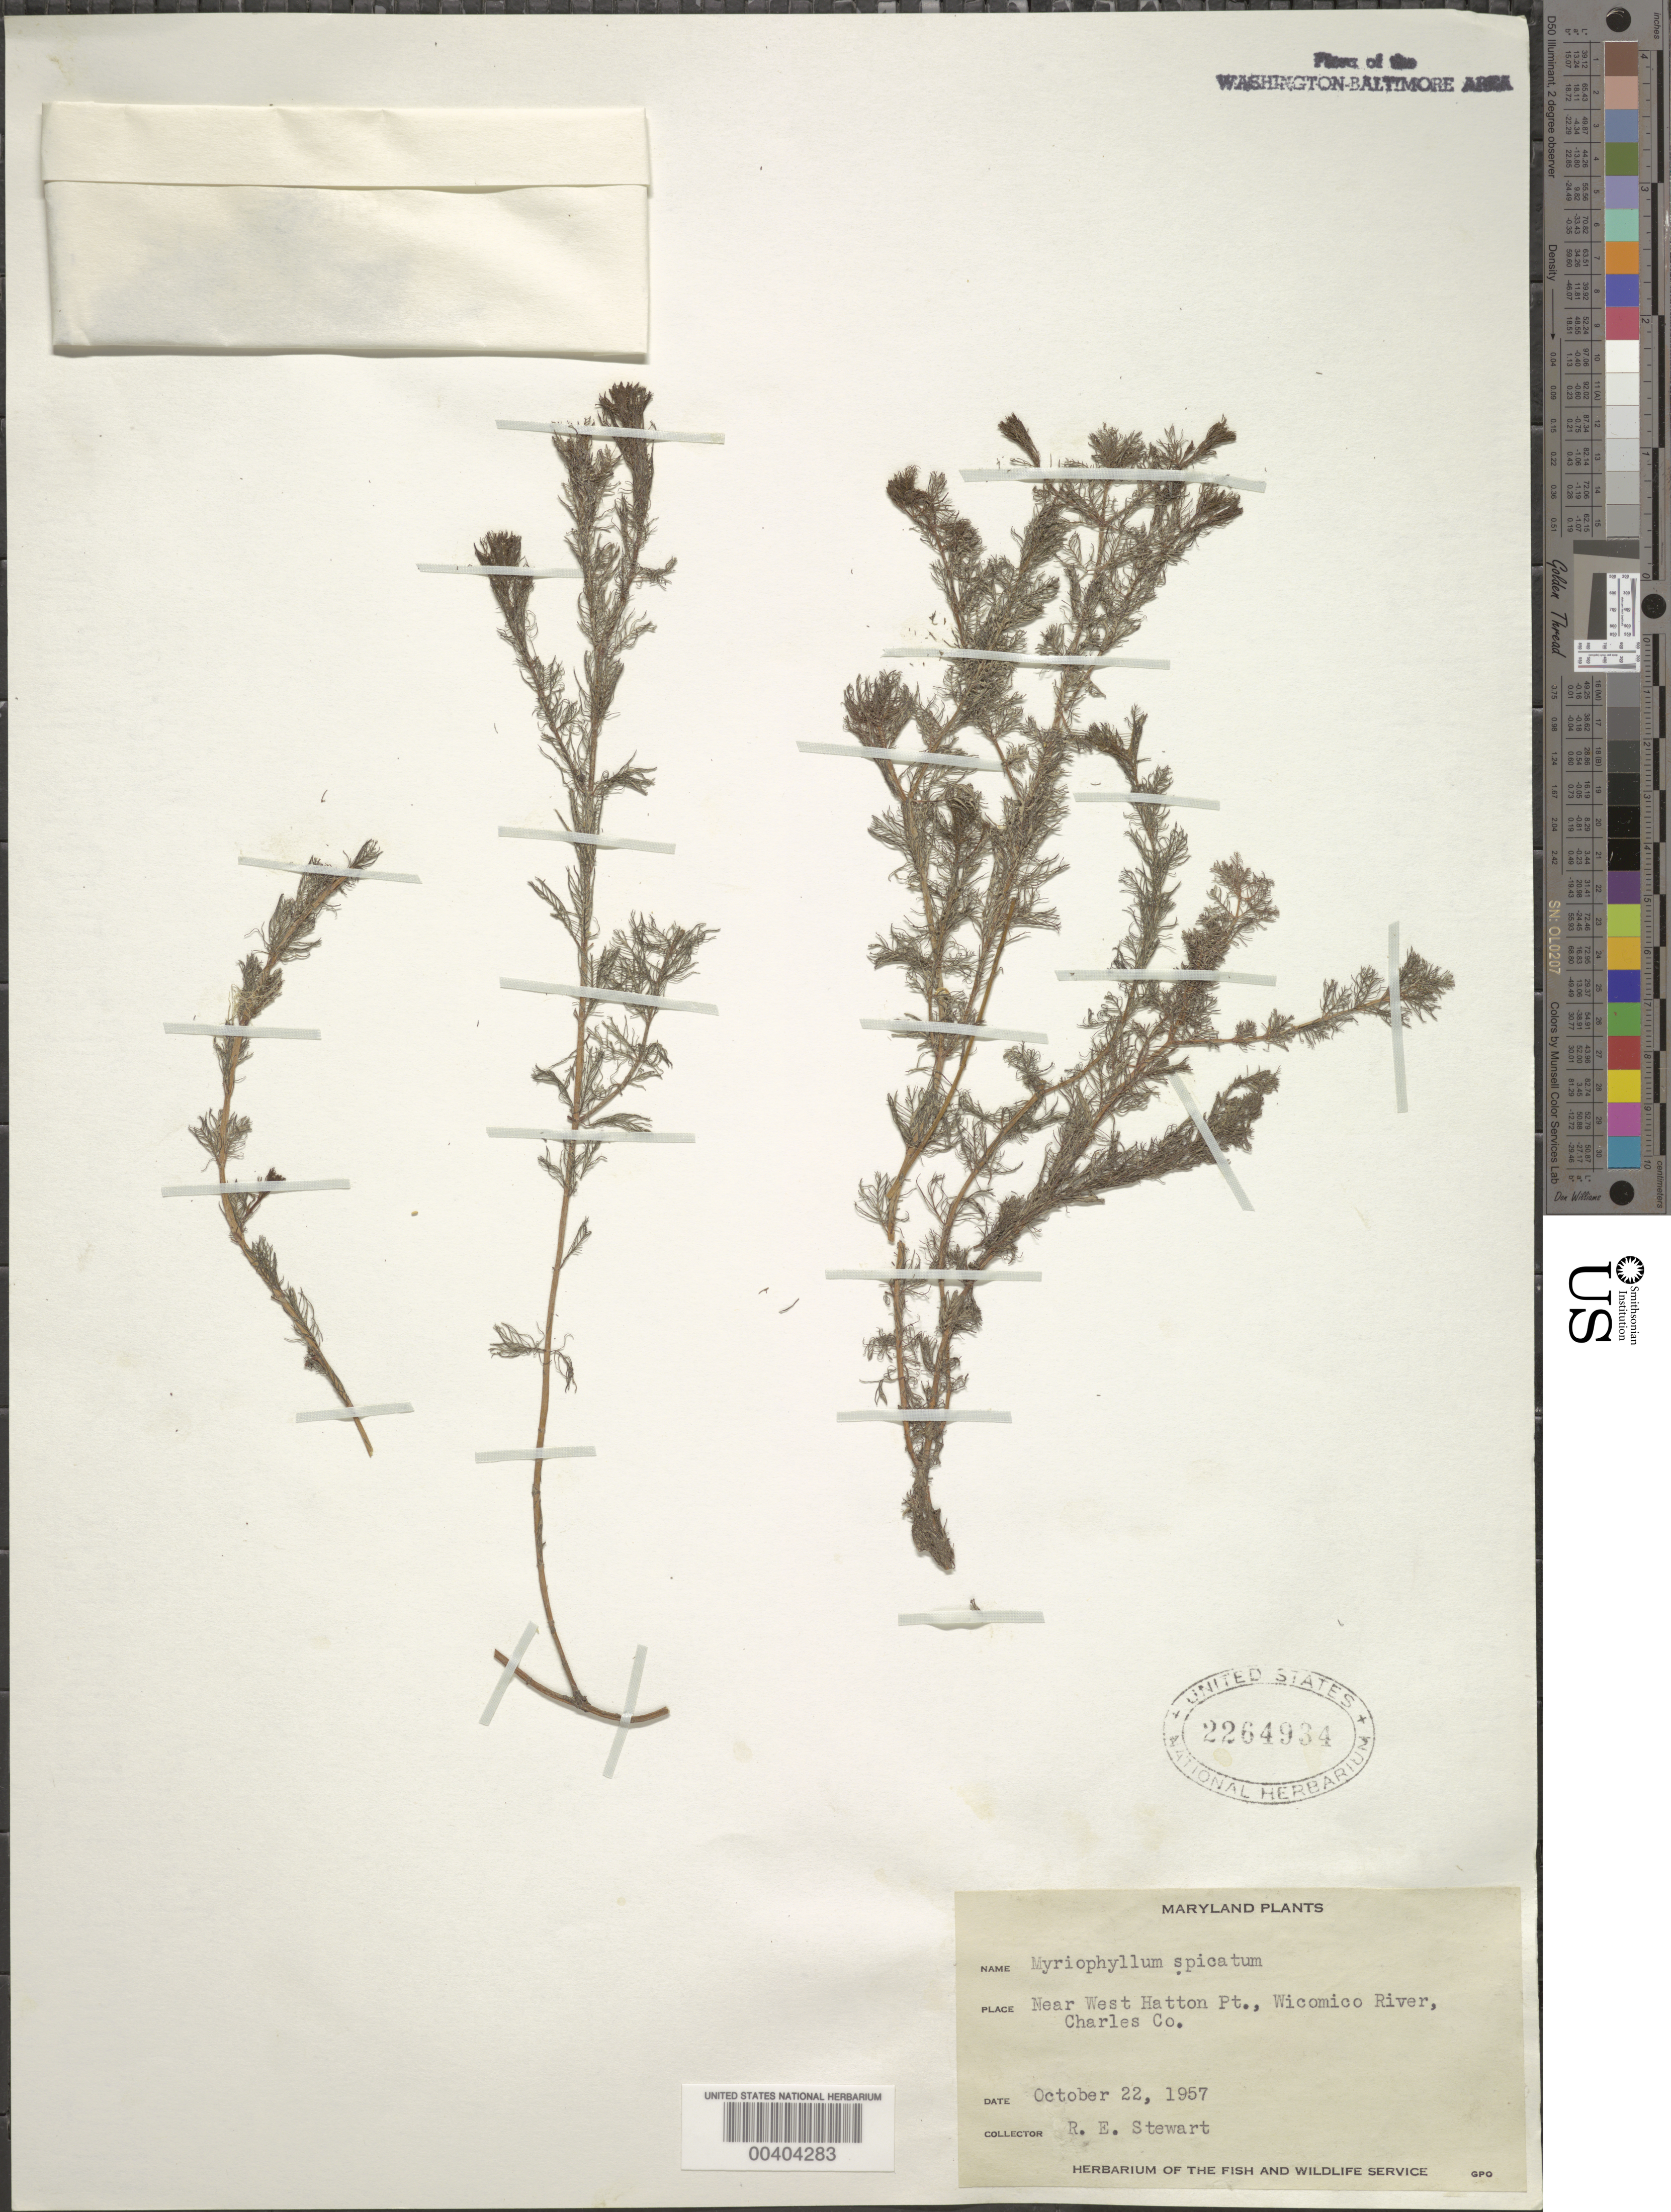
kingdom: Plantae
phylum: Tracheophyta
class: Magnoliopsida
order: Saxifragales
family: Haloragaceae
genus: Myriophyllum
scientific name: Myriophyllum spicatum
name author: L.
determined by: A.M.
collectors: R. Stewart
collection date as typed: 22 Oct 1957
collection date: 1957-10-22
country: United States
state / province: Maryland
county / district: Charles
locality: Near West Hatton Point, Wicomico River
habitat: Water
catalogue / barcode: US 2264934